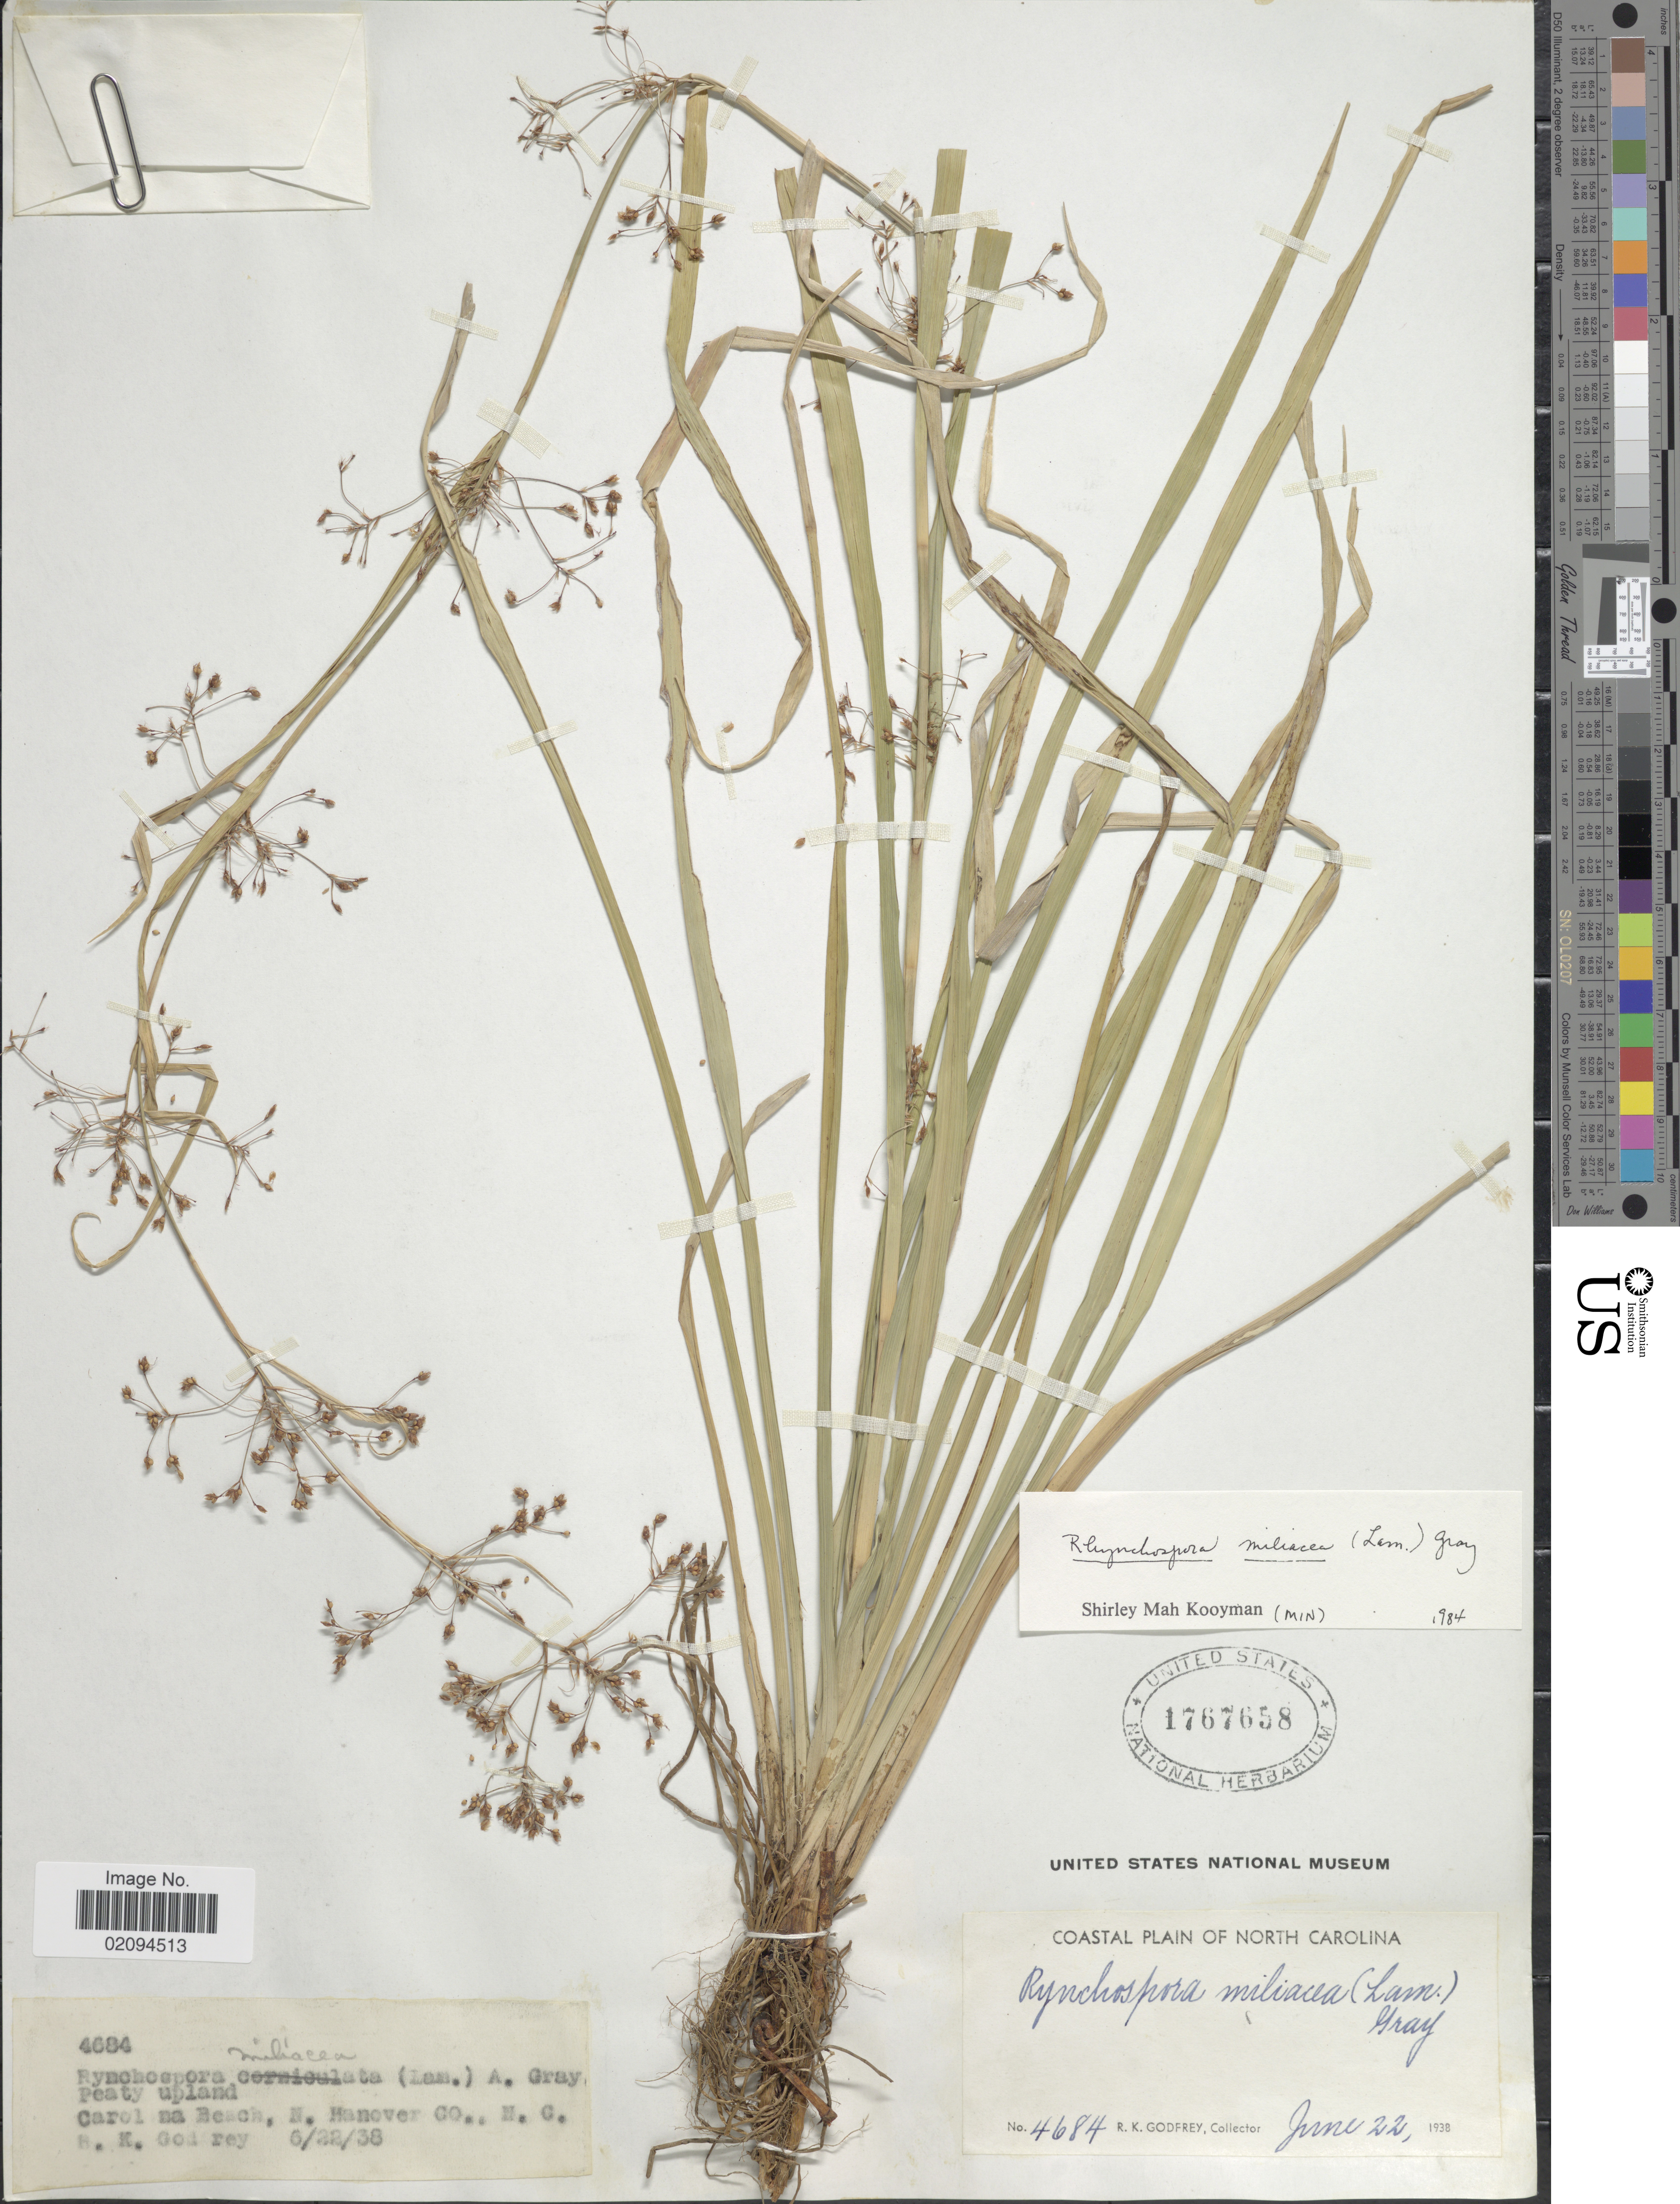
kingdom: Plantae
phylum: Tracheophyta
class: Liliopsida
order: Poales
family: Cyperaceae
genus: Rhynchospora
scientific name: Rhynchospora miliacea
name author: (Lam.) A. Gray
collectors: R. K. Godfrey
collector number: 4684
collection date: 1938-06-22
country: United States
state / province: North Carolina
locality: Coastal Plain of North Carolina. Carolina Beach, N. Hanover Co.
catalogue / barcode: US 1767658